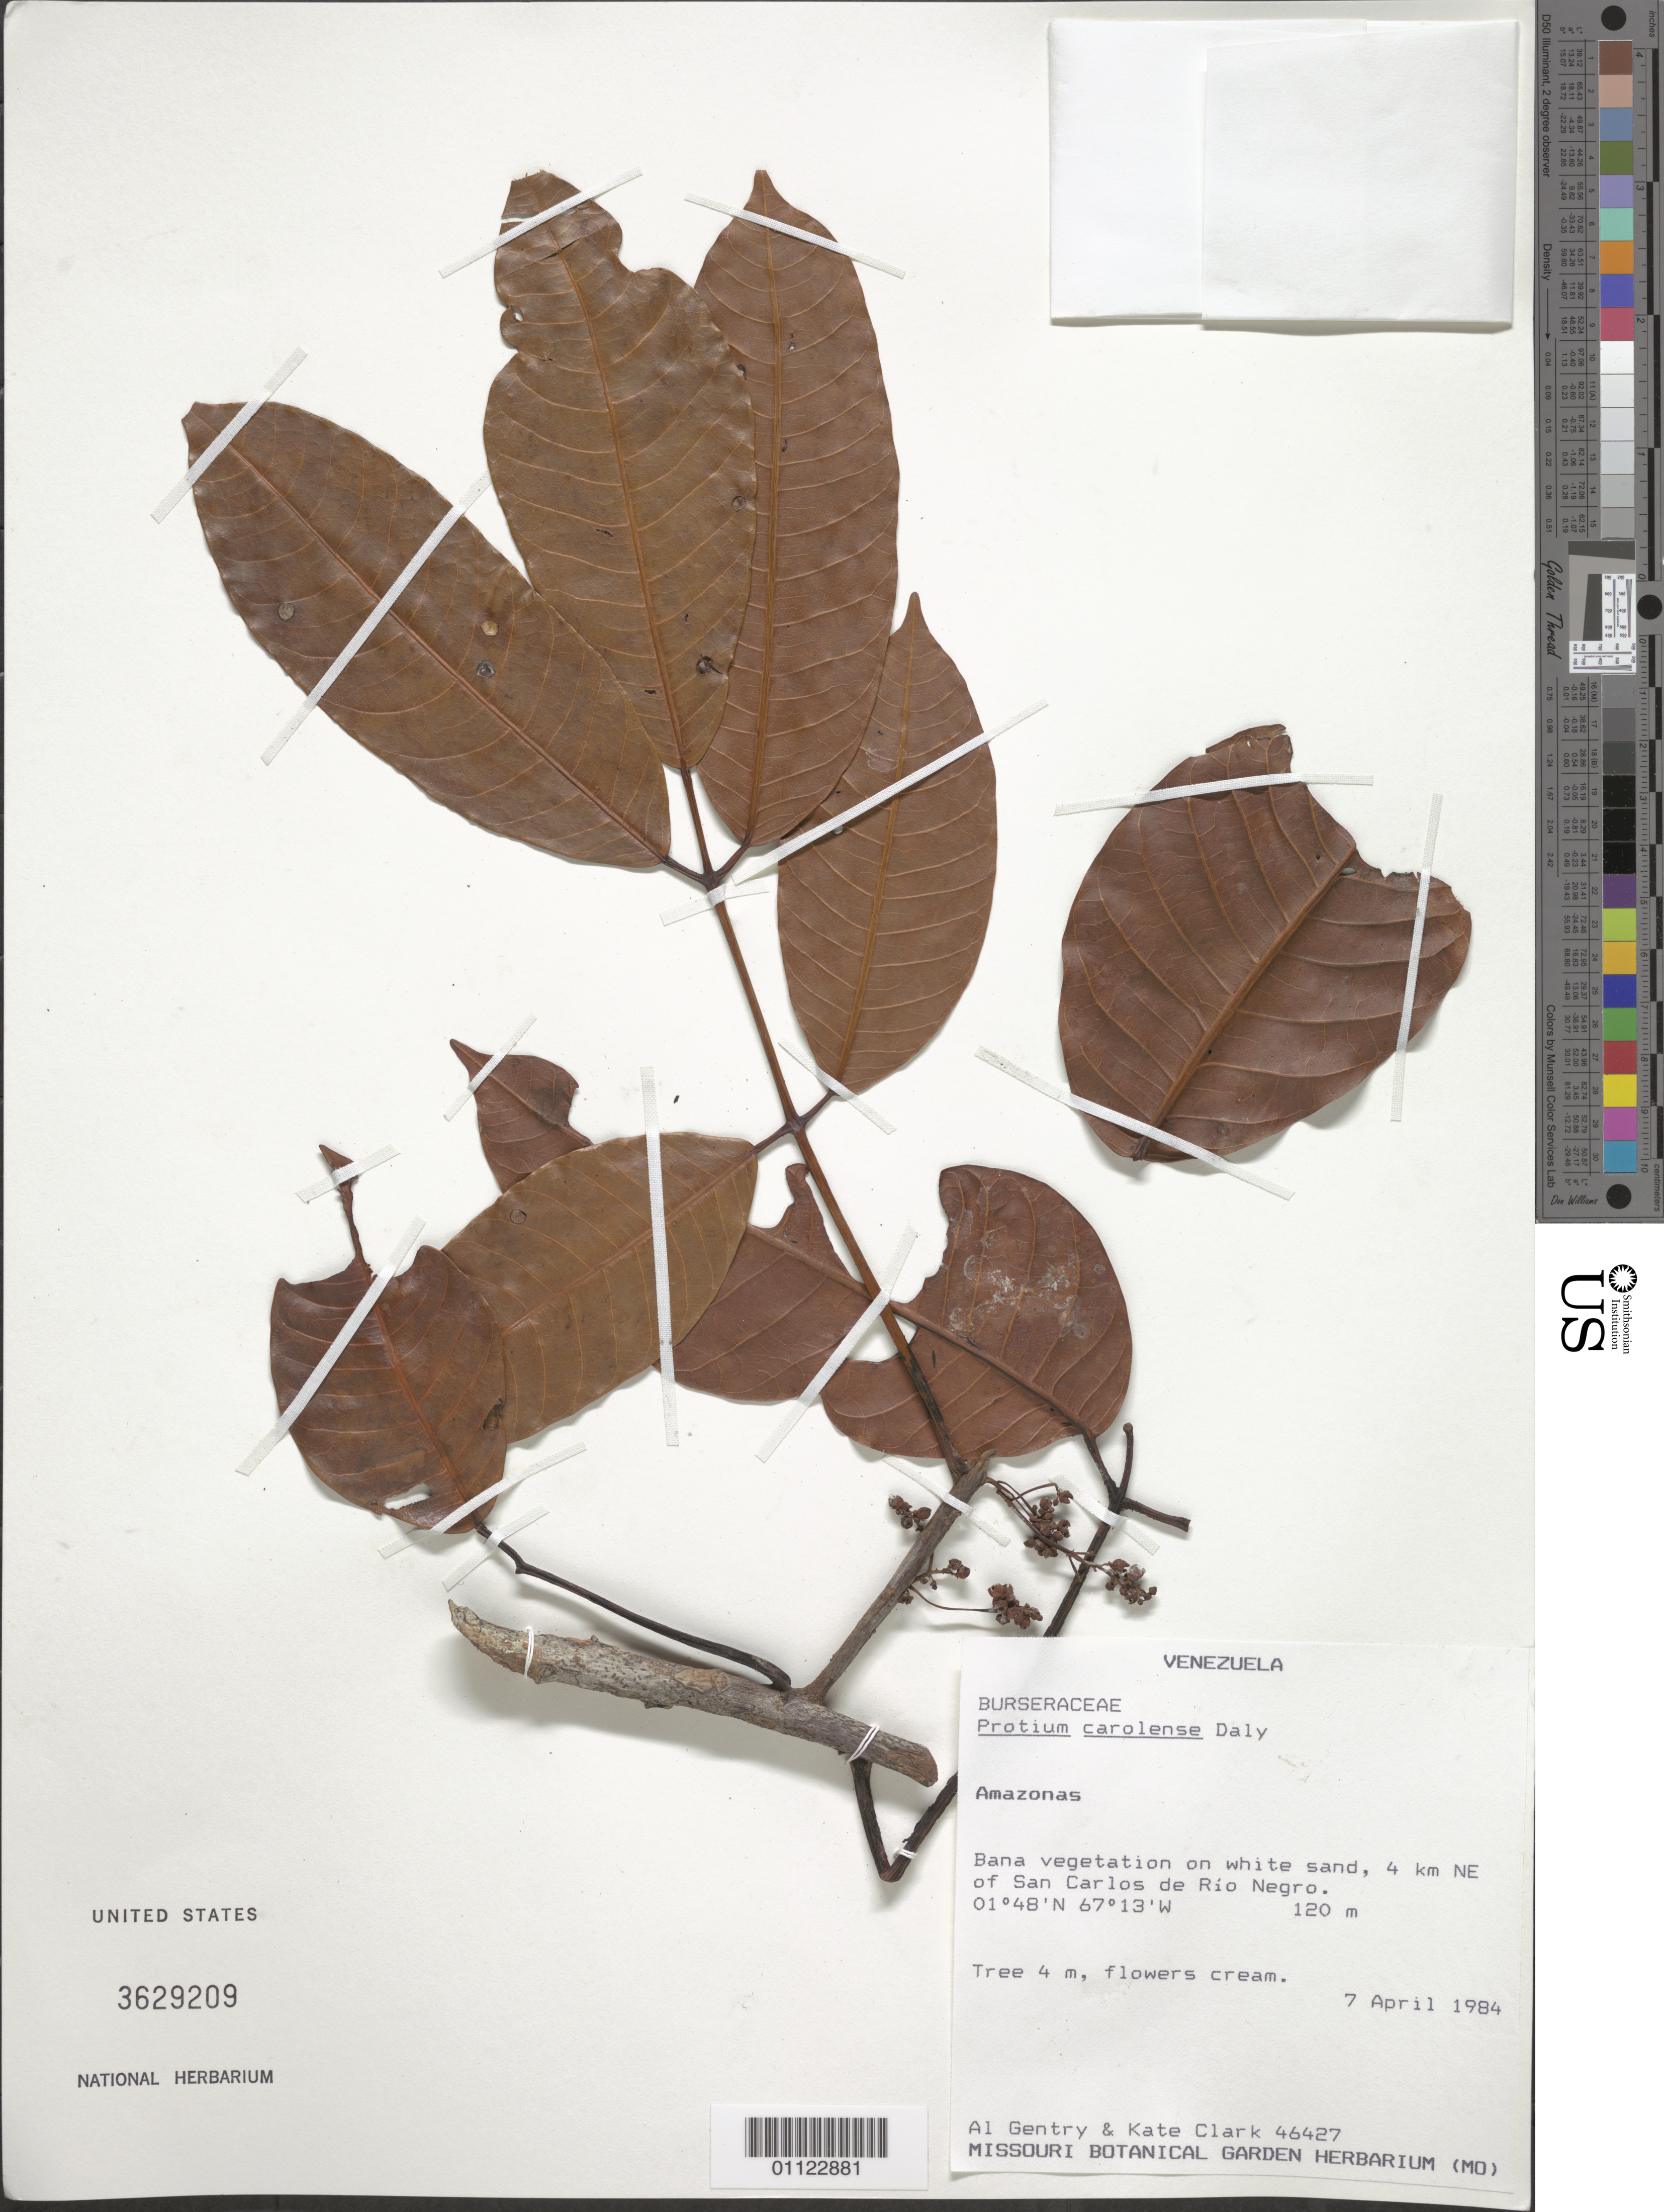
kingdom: Plantae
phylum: Tracheophyta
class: Magnoliopsida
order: Sapindales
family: Burseraceae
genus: Protium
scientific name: Protium carolense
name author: Daly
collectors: A. H. Gentry & K. Clark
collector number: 46427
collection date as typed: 7-Apr-84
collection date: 1984-04-07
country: Venezuela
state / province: Amazonas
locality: San Carlos de Río Negro, 4 km NE of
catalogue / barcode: US 3629209